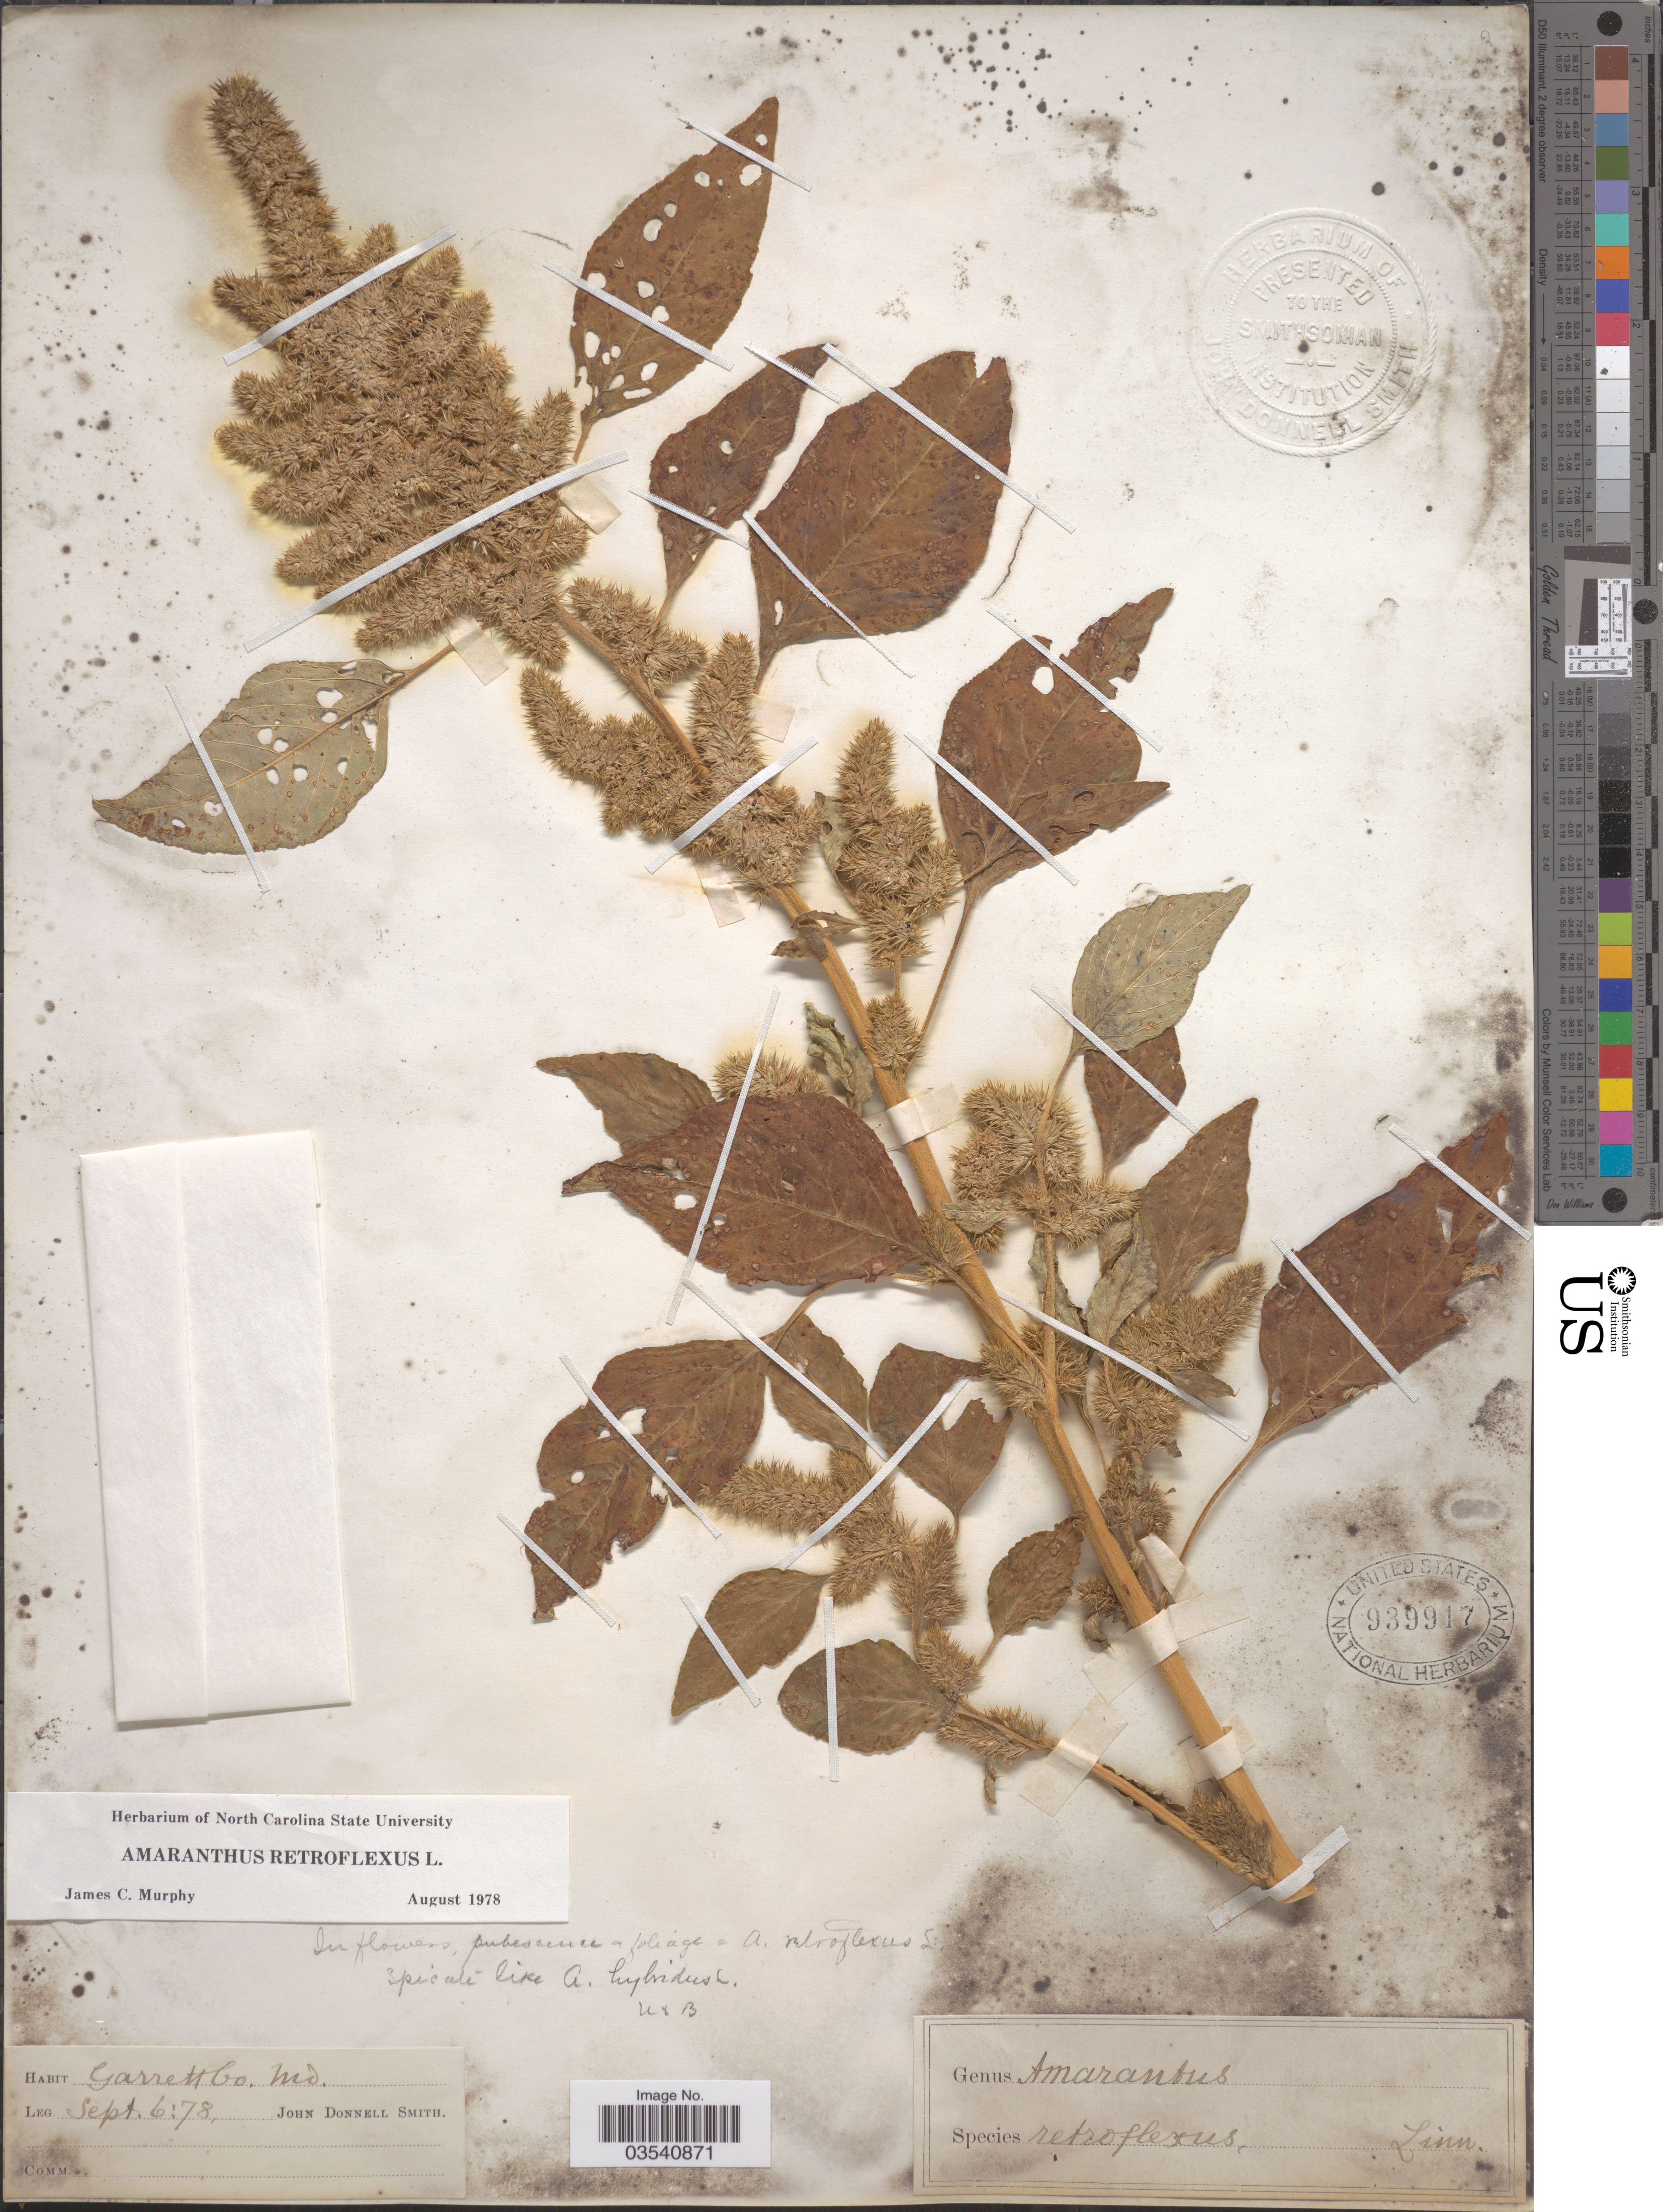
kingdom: Plantae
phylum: Tracheophyta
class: Magnoliopsida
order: Caryophyllales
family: Amaranthaceae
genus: Amaranthus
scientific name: Amaranthus retroflexus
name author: L.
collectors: J. Donnell Smith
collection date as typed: Transcribed d/m/y: 6/9/78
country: United States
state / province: Maryland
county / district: Garrett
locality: Garrett Co.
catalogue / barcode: US 939917